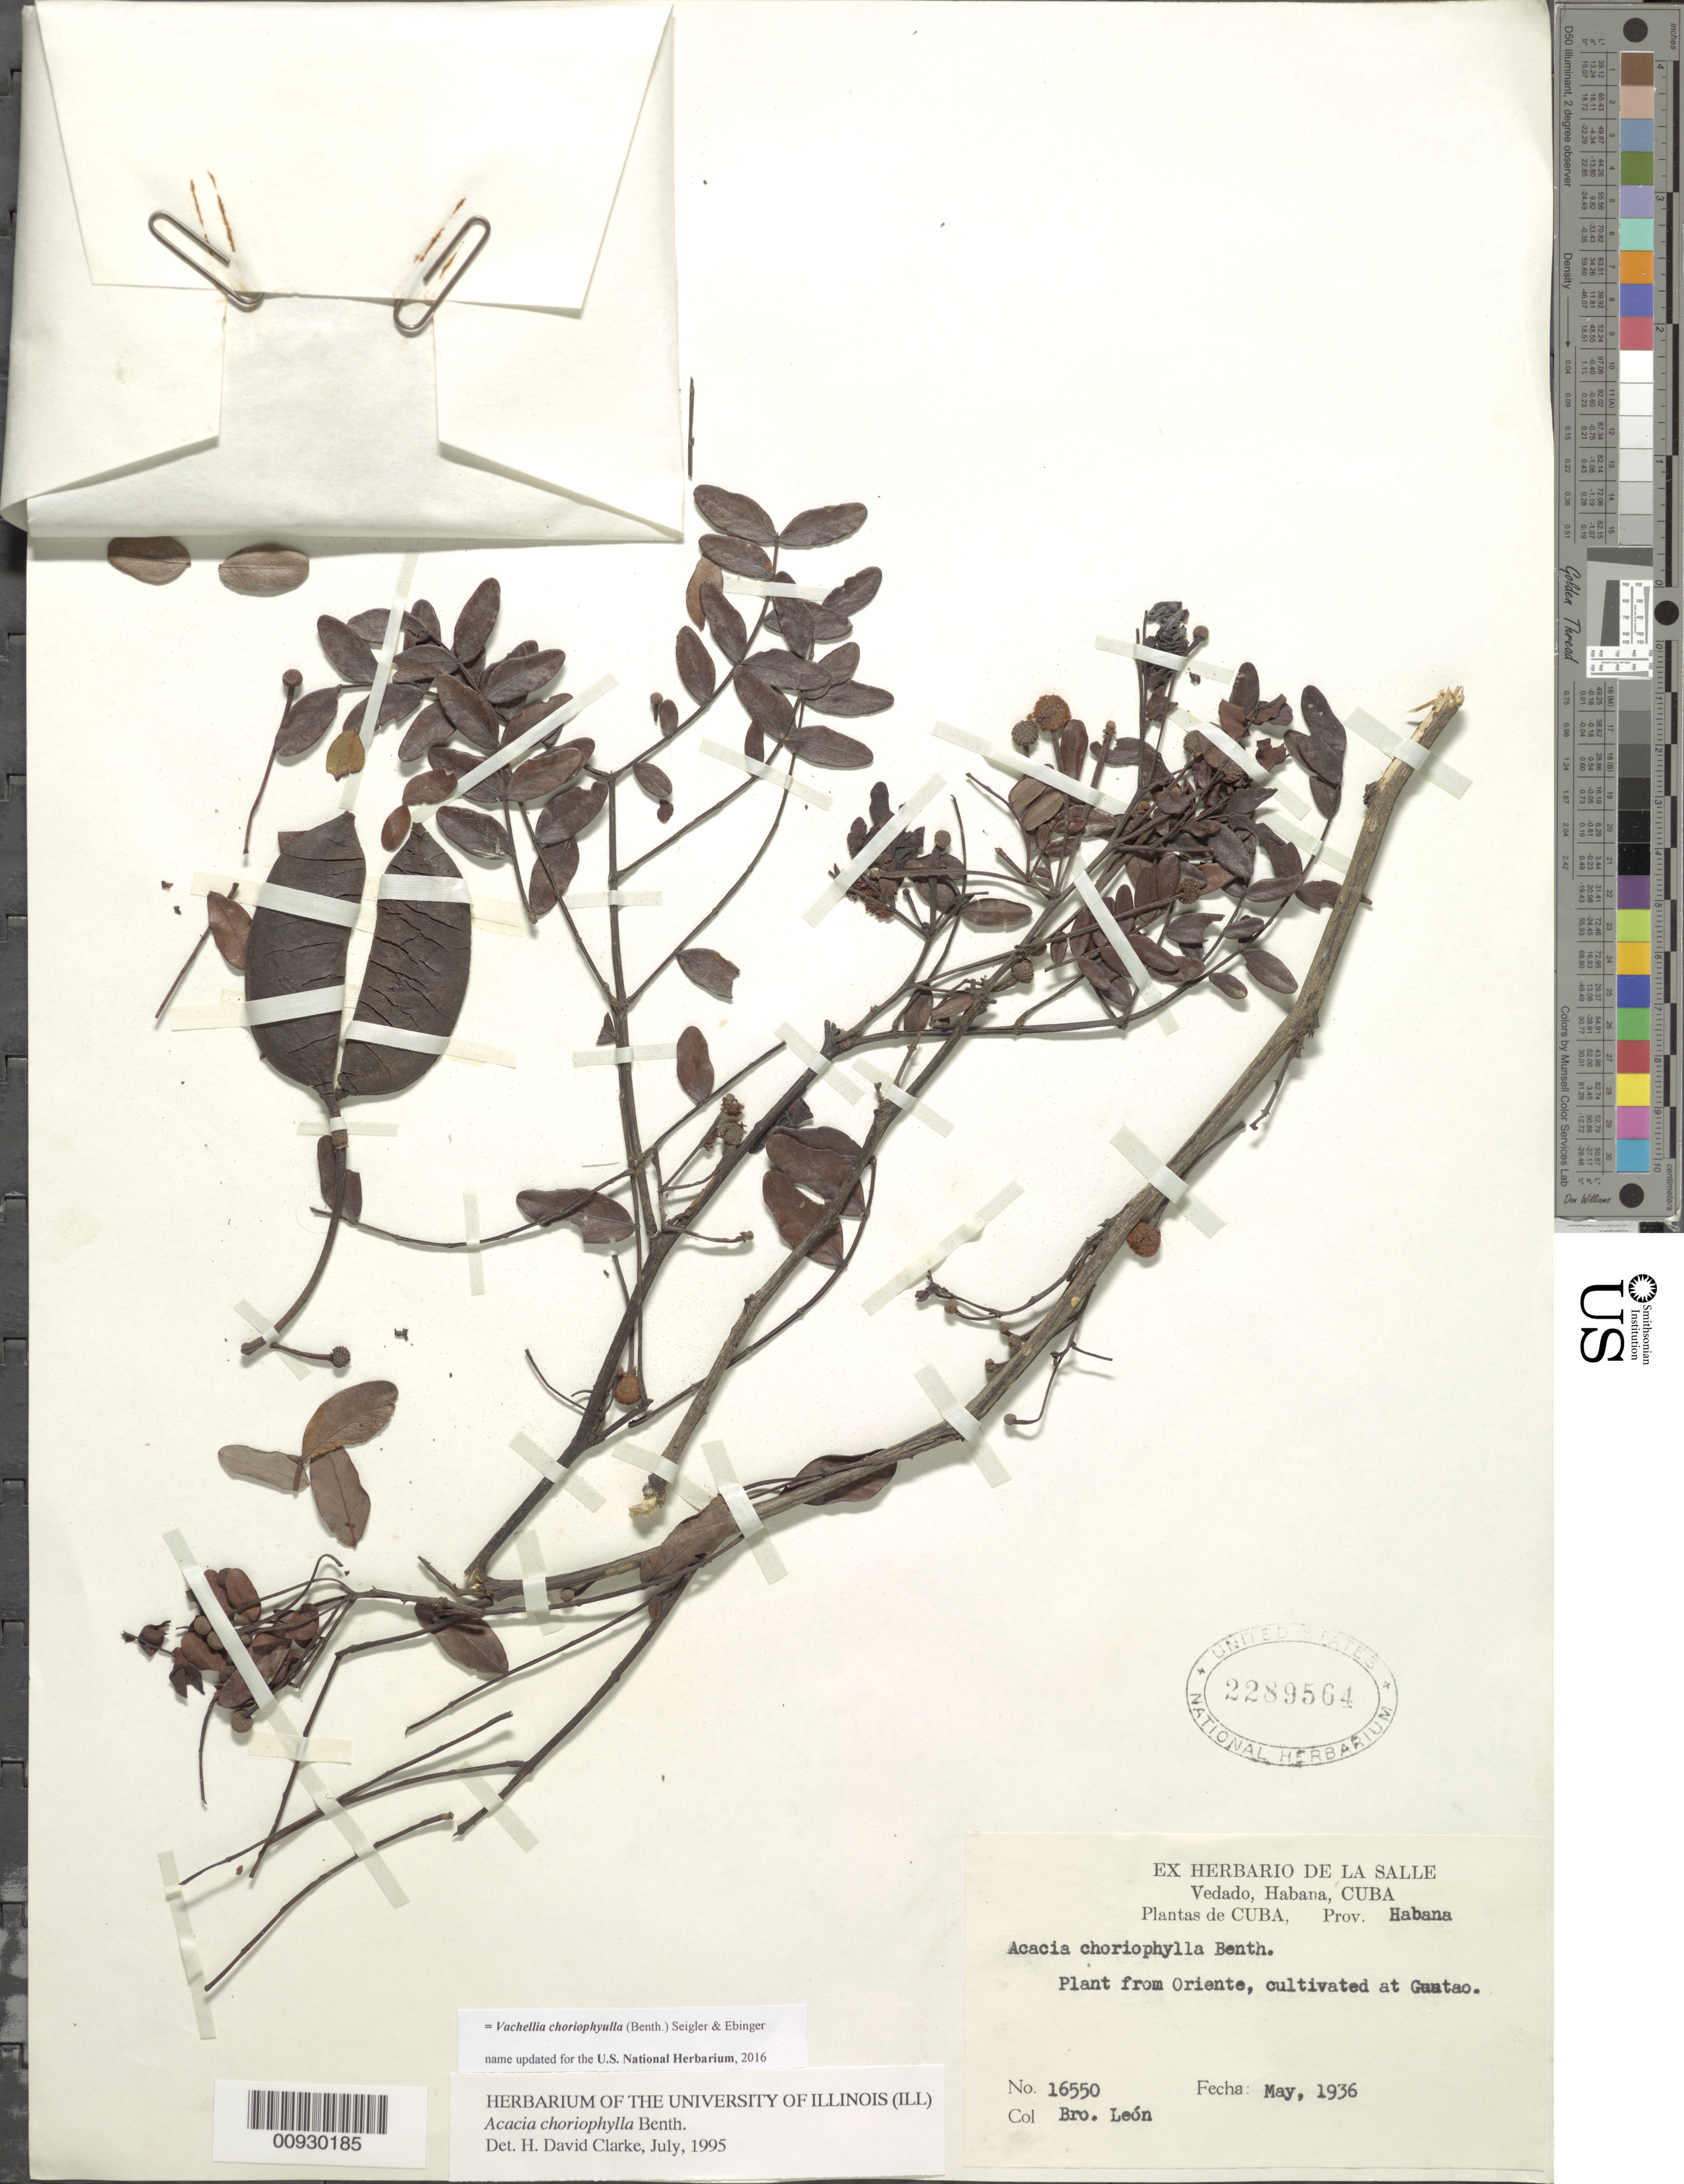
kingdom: Plantae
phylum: Tracheophyta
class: Magnoliopsida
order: Fabales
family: Fabaceae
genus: Vachellia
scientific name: Vachellia choriophylla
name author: (Benth.) Seigler & Ebinger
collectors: Bro. León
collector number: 16550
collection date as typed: May 1936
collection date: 1936-05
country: Cuba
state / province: La Habana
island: Cuba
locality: La Habana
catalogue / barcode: US 2289564